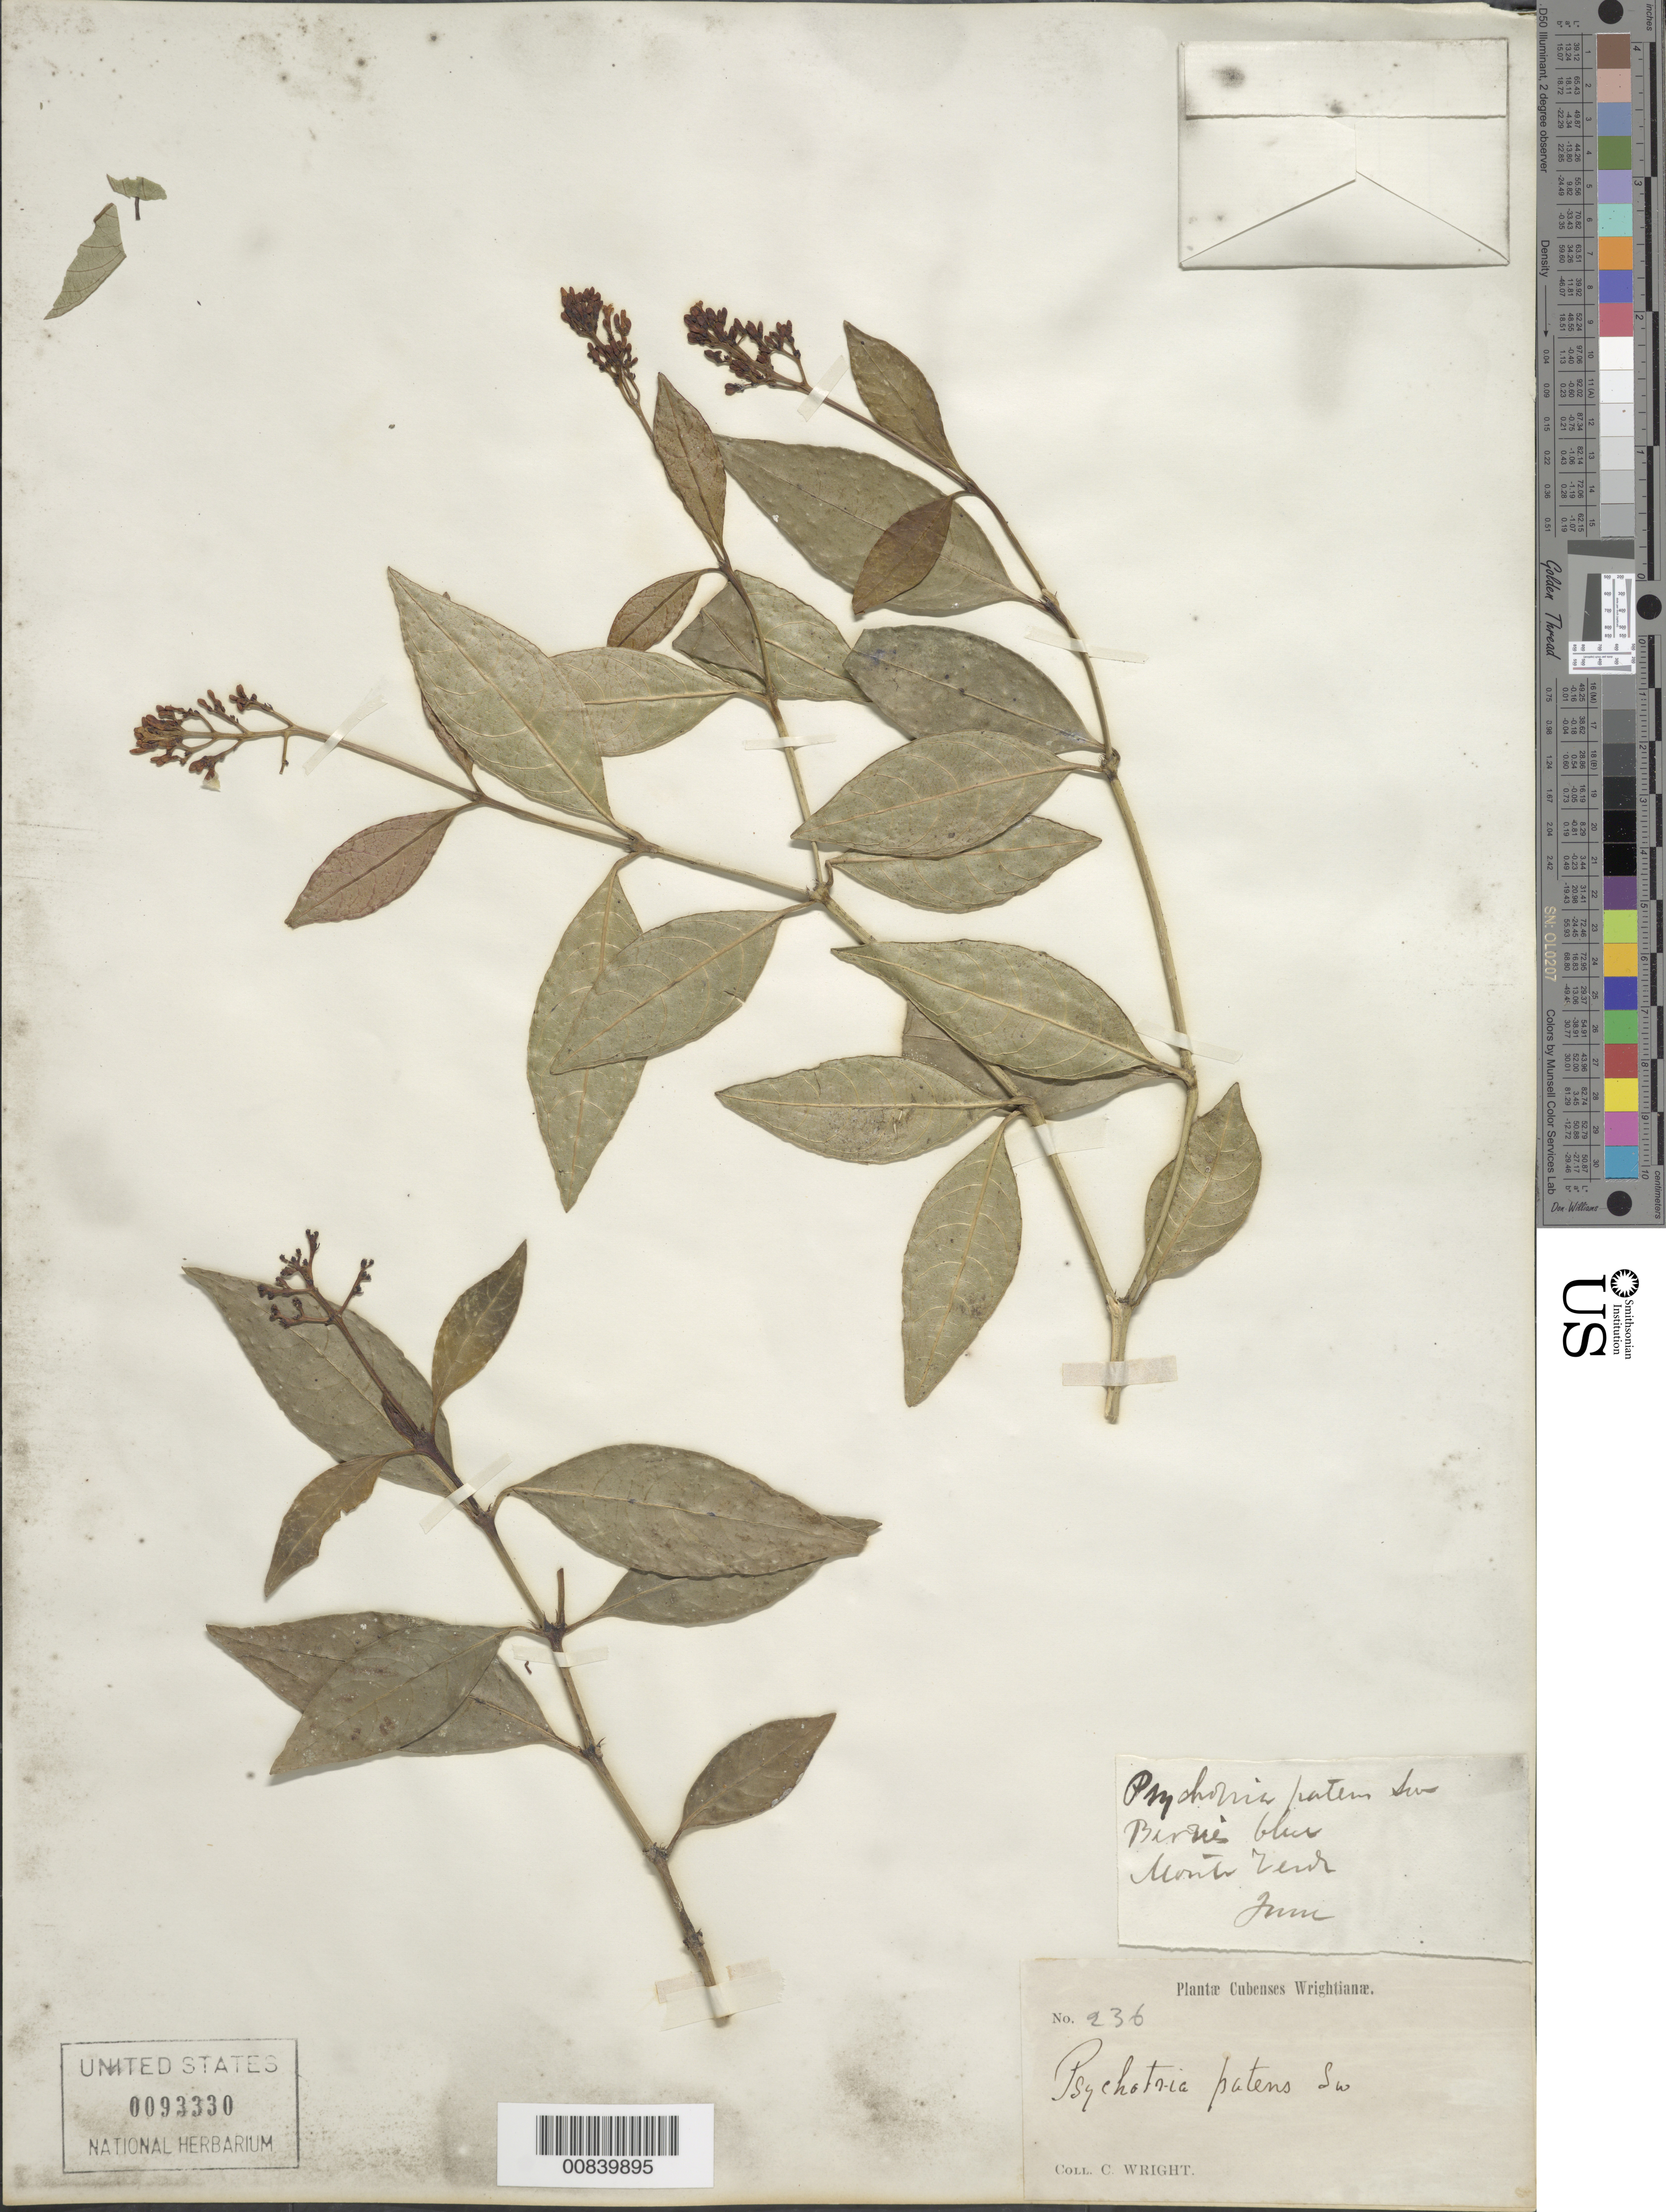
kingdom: Plantae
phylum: Tracheophyta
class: Magnoliopsida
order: Gentianales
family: Rubiaceae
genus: Psychotria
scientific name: Psychotria patens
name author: Sw.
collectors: C. Wright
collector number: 236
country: Cuba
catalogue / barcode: US 93330